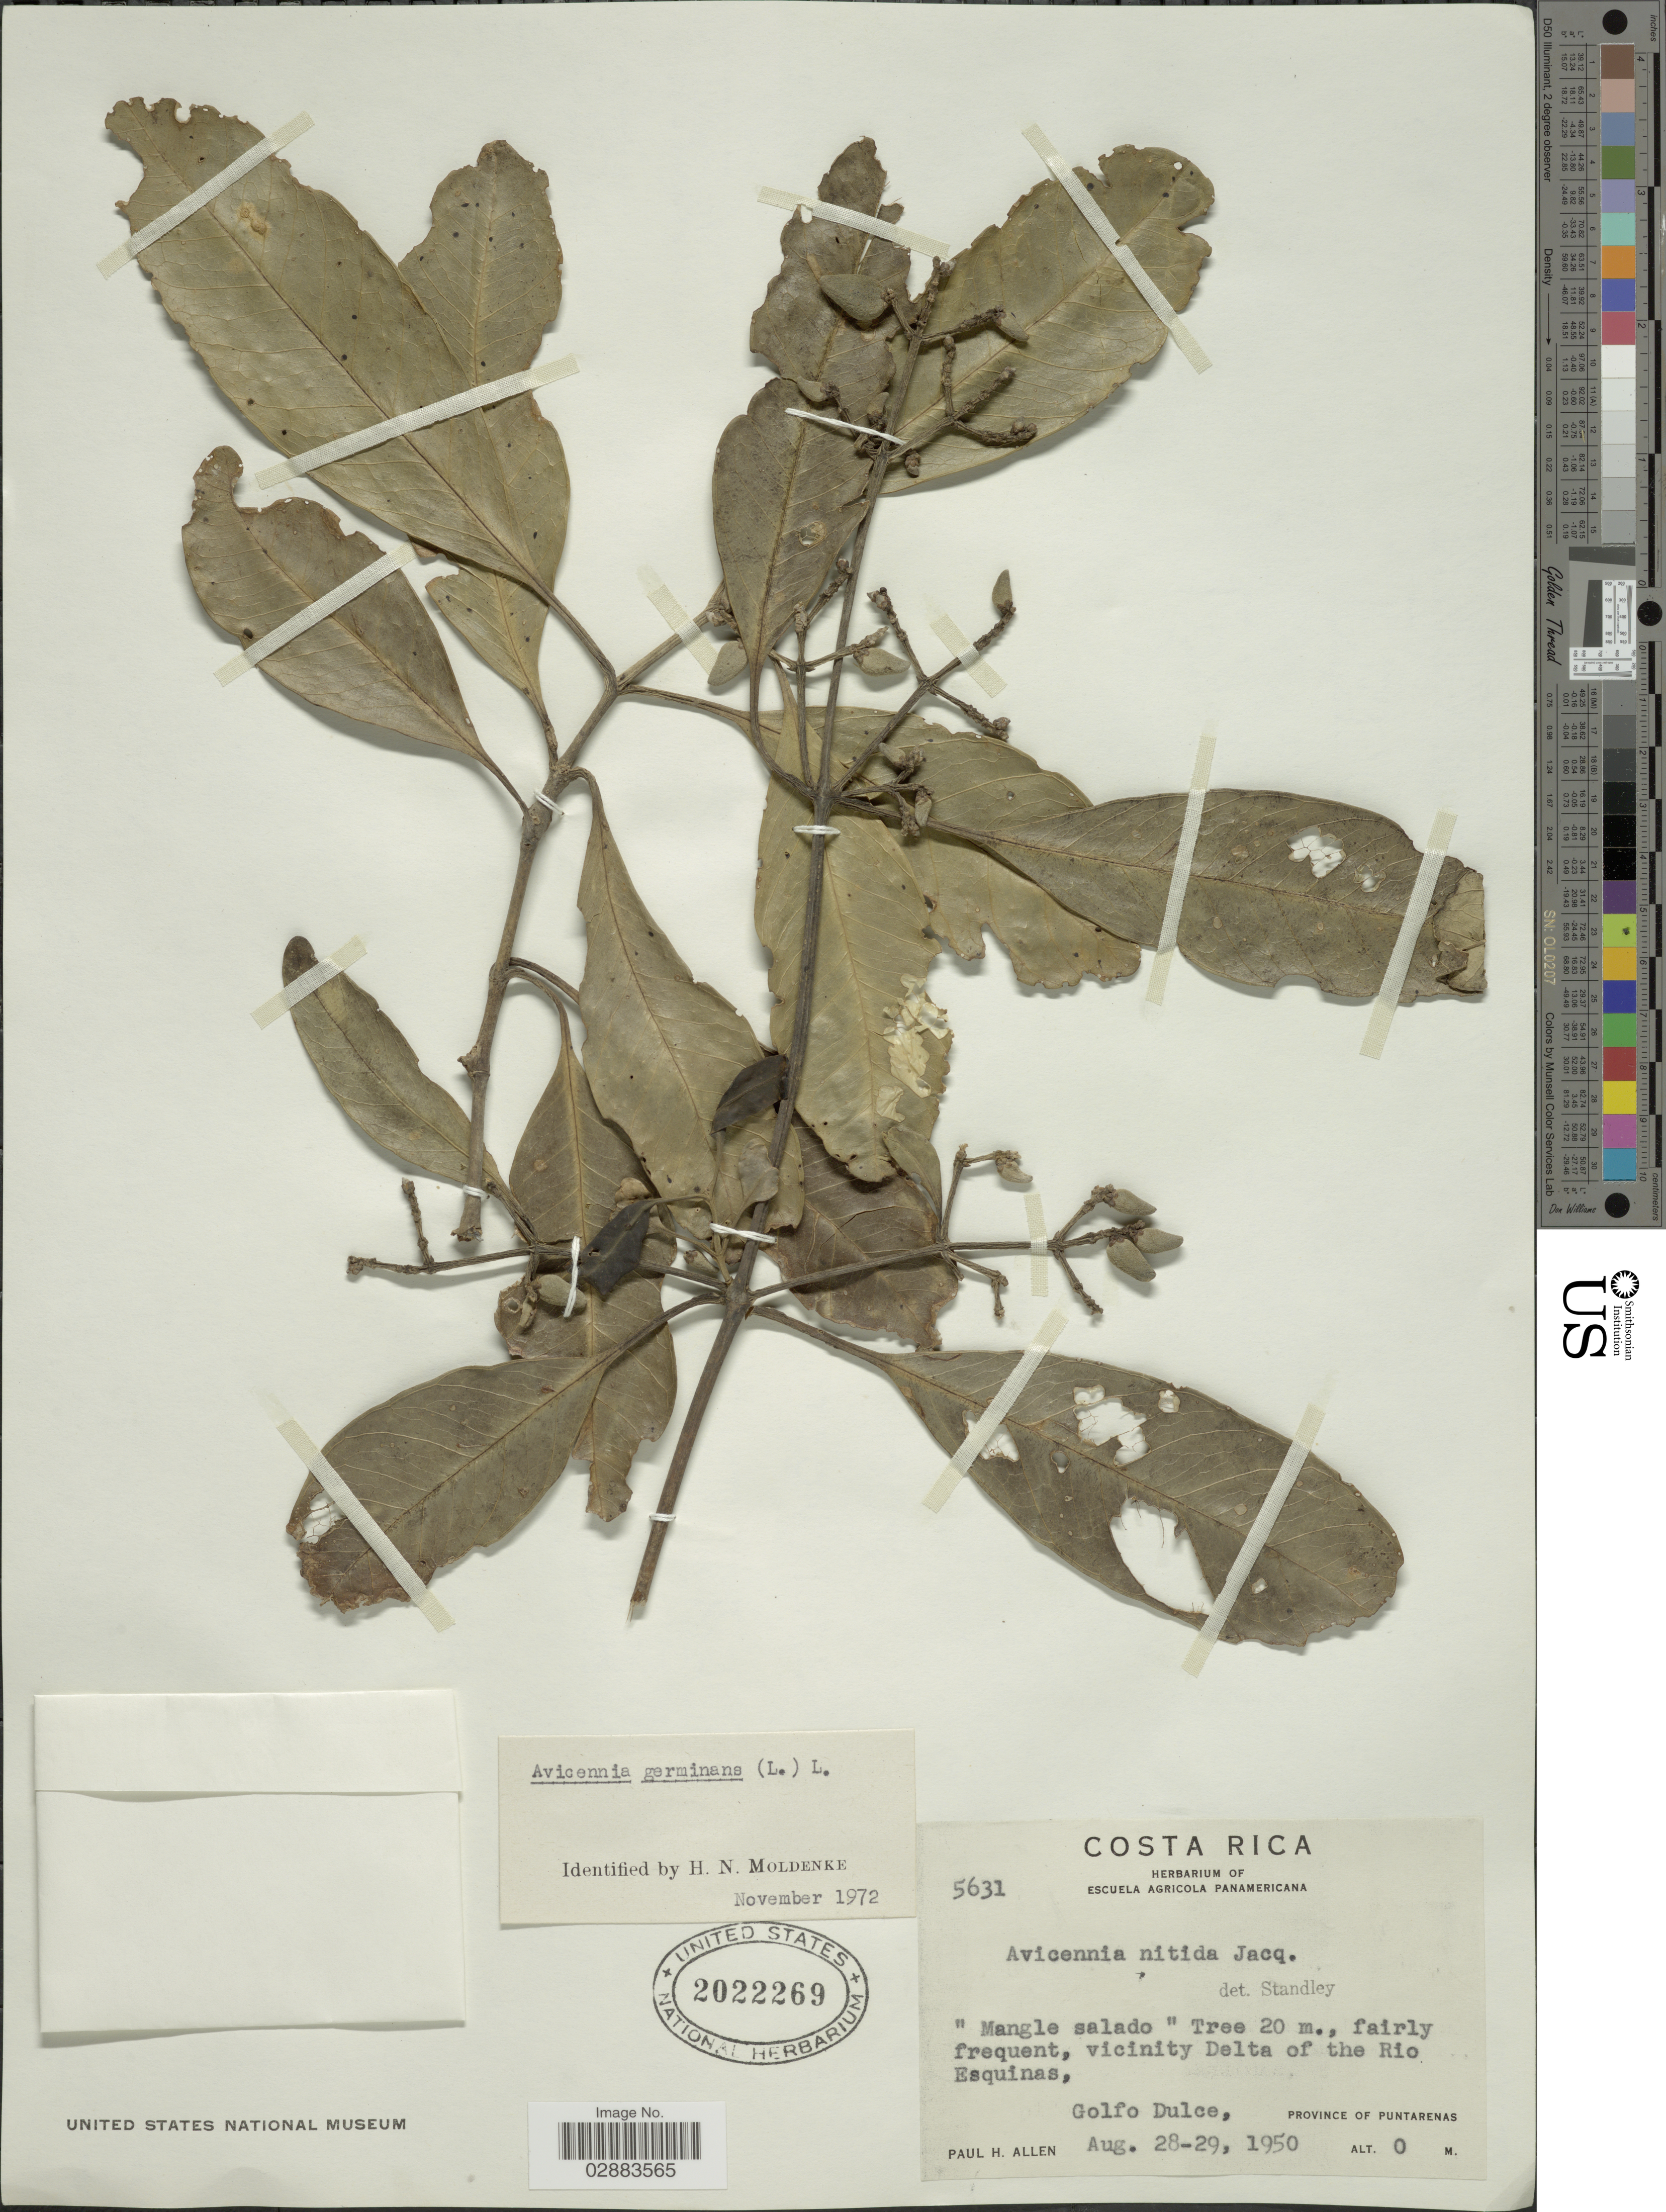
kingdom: Plantae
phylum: Tracheophyta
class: Magnoliopsida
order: Lamiales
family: Acanthaceae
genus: Avicennia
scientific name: Avicennia germinans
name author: (L.) L.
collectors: P. H. Allen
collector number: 5631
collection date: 1950-08-28/1950-08-29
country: Costa Rica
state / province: Puntarenas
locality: Vicinity Delta of the Rio Esquinas, Golfo Dulce.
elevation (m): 0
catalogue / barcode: US 2022269